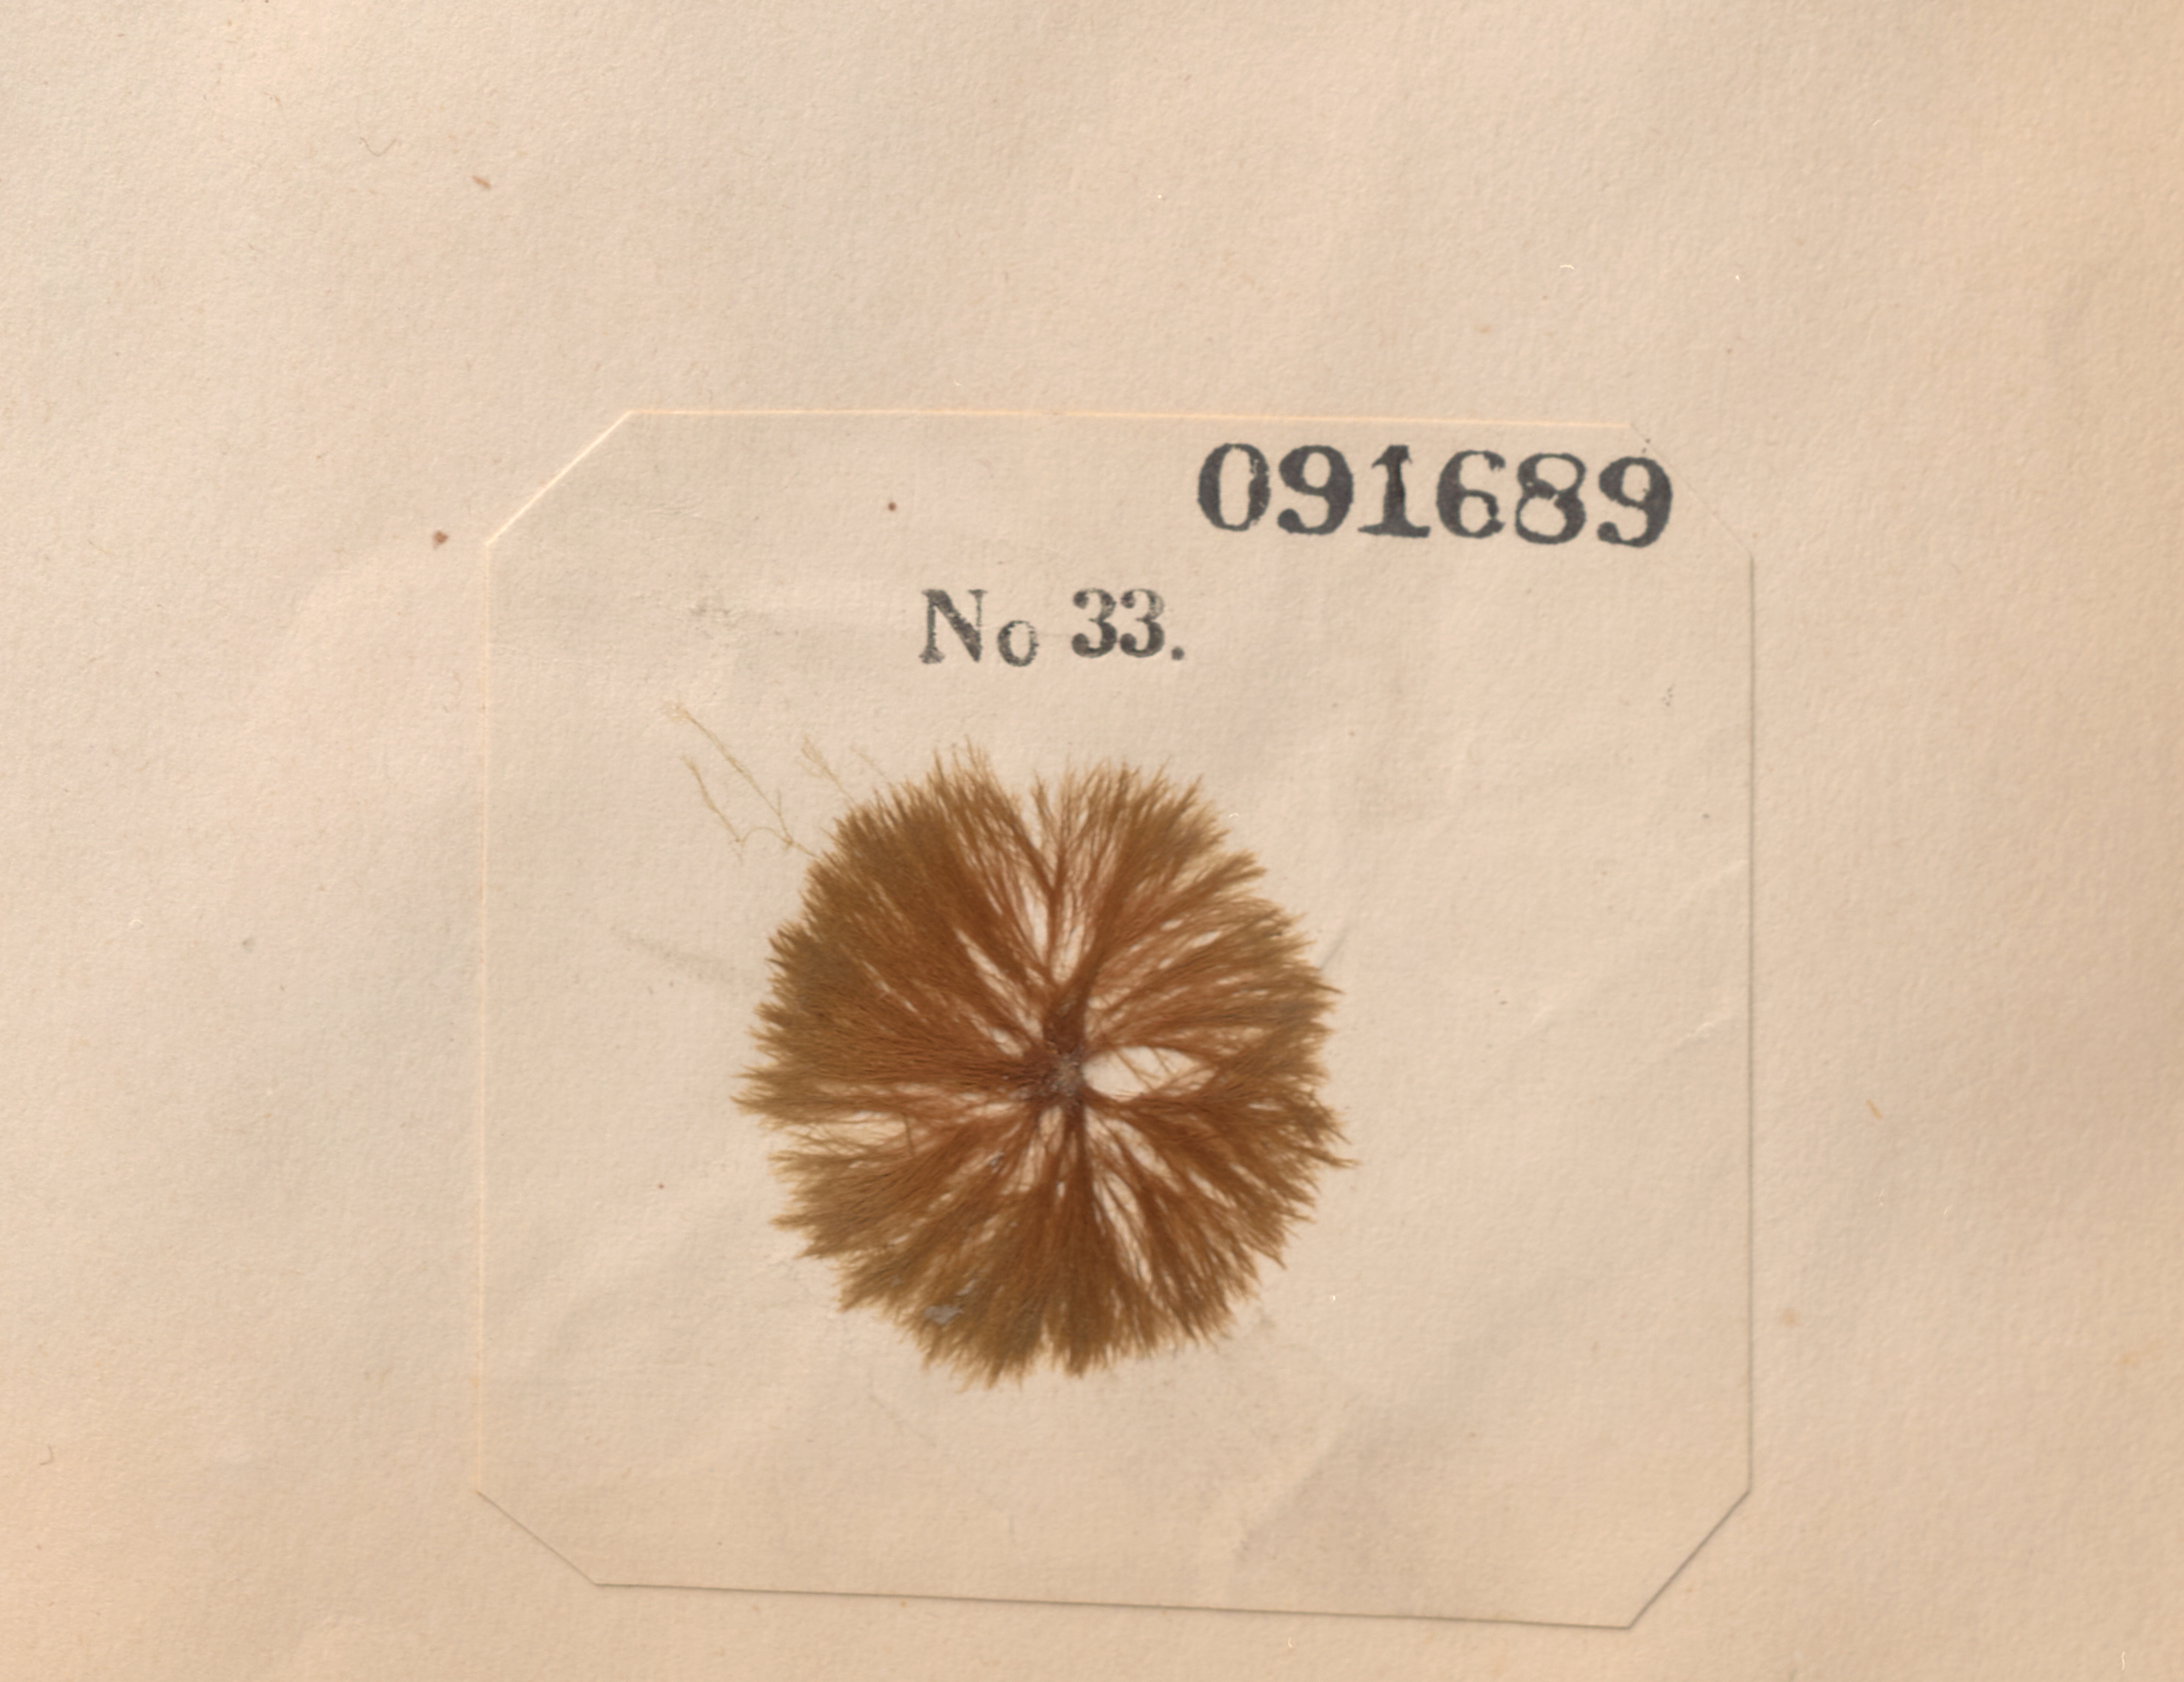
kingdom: Chromista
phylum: Ochrophyta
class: Phaeophyceae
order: Ectocarpales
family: Chordariaceae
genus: Elachista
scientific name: Elachista fucicola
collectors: C. Durant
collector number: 33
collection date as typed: Sum 1850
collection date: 1850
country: United States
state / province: New York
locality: New York Sound and Harbor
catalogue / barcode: US 91689